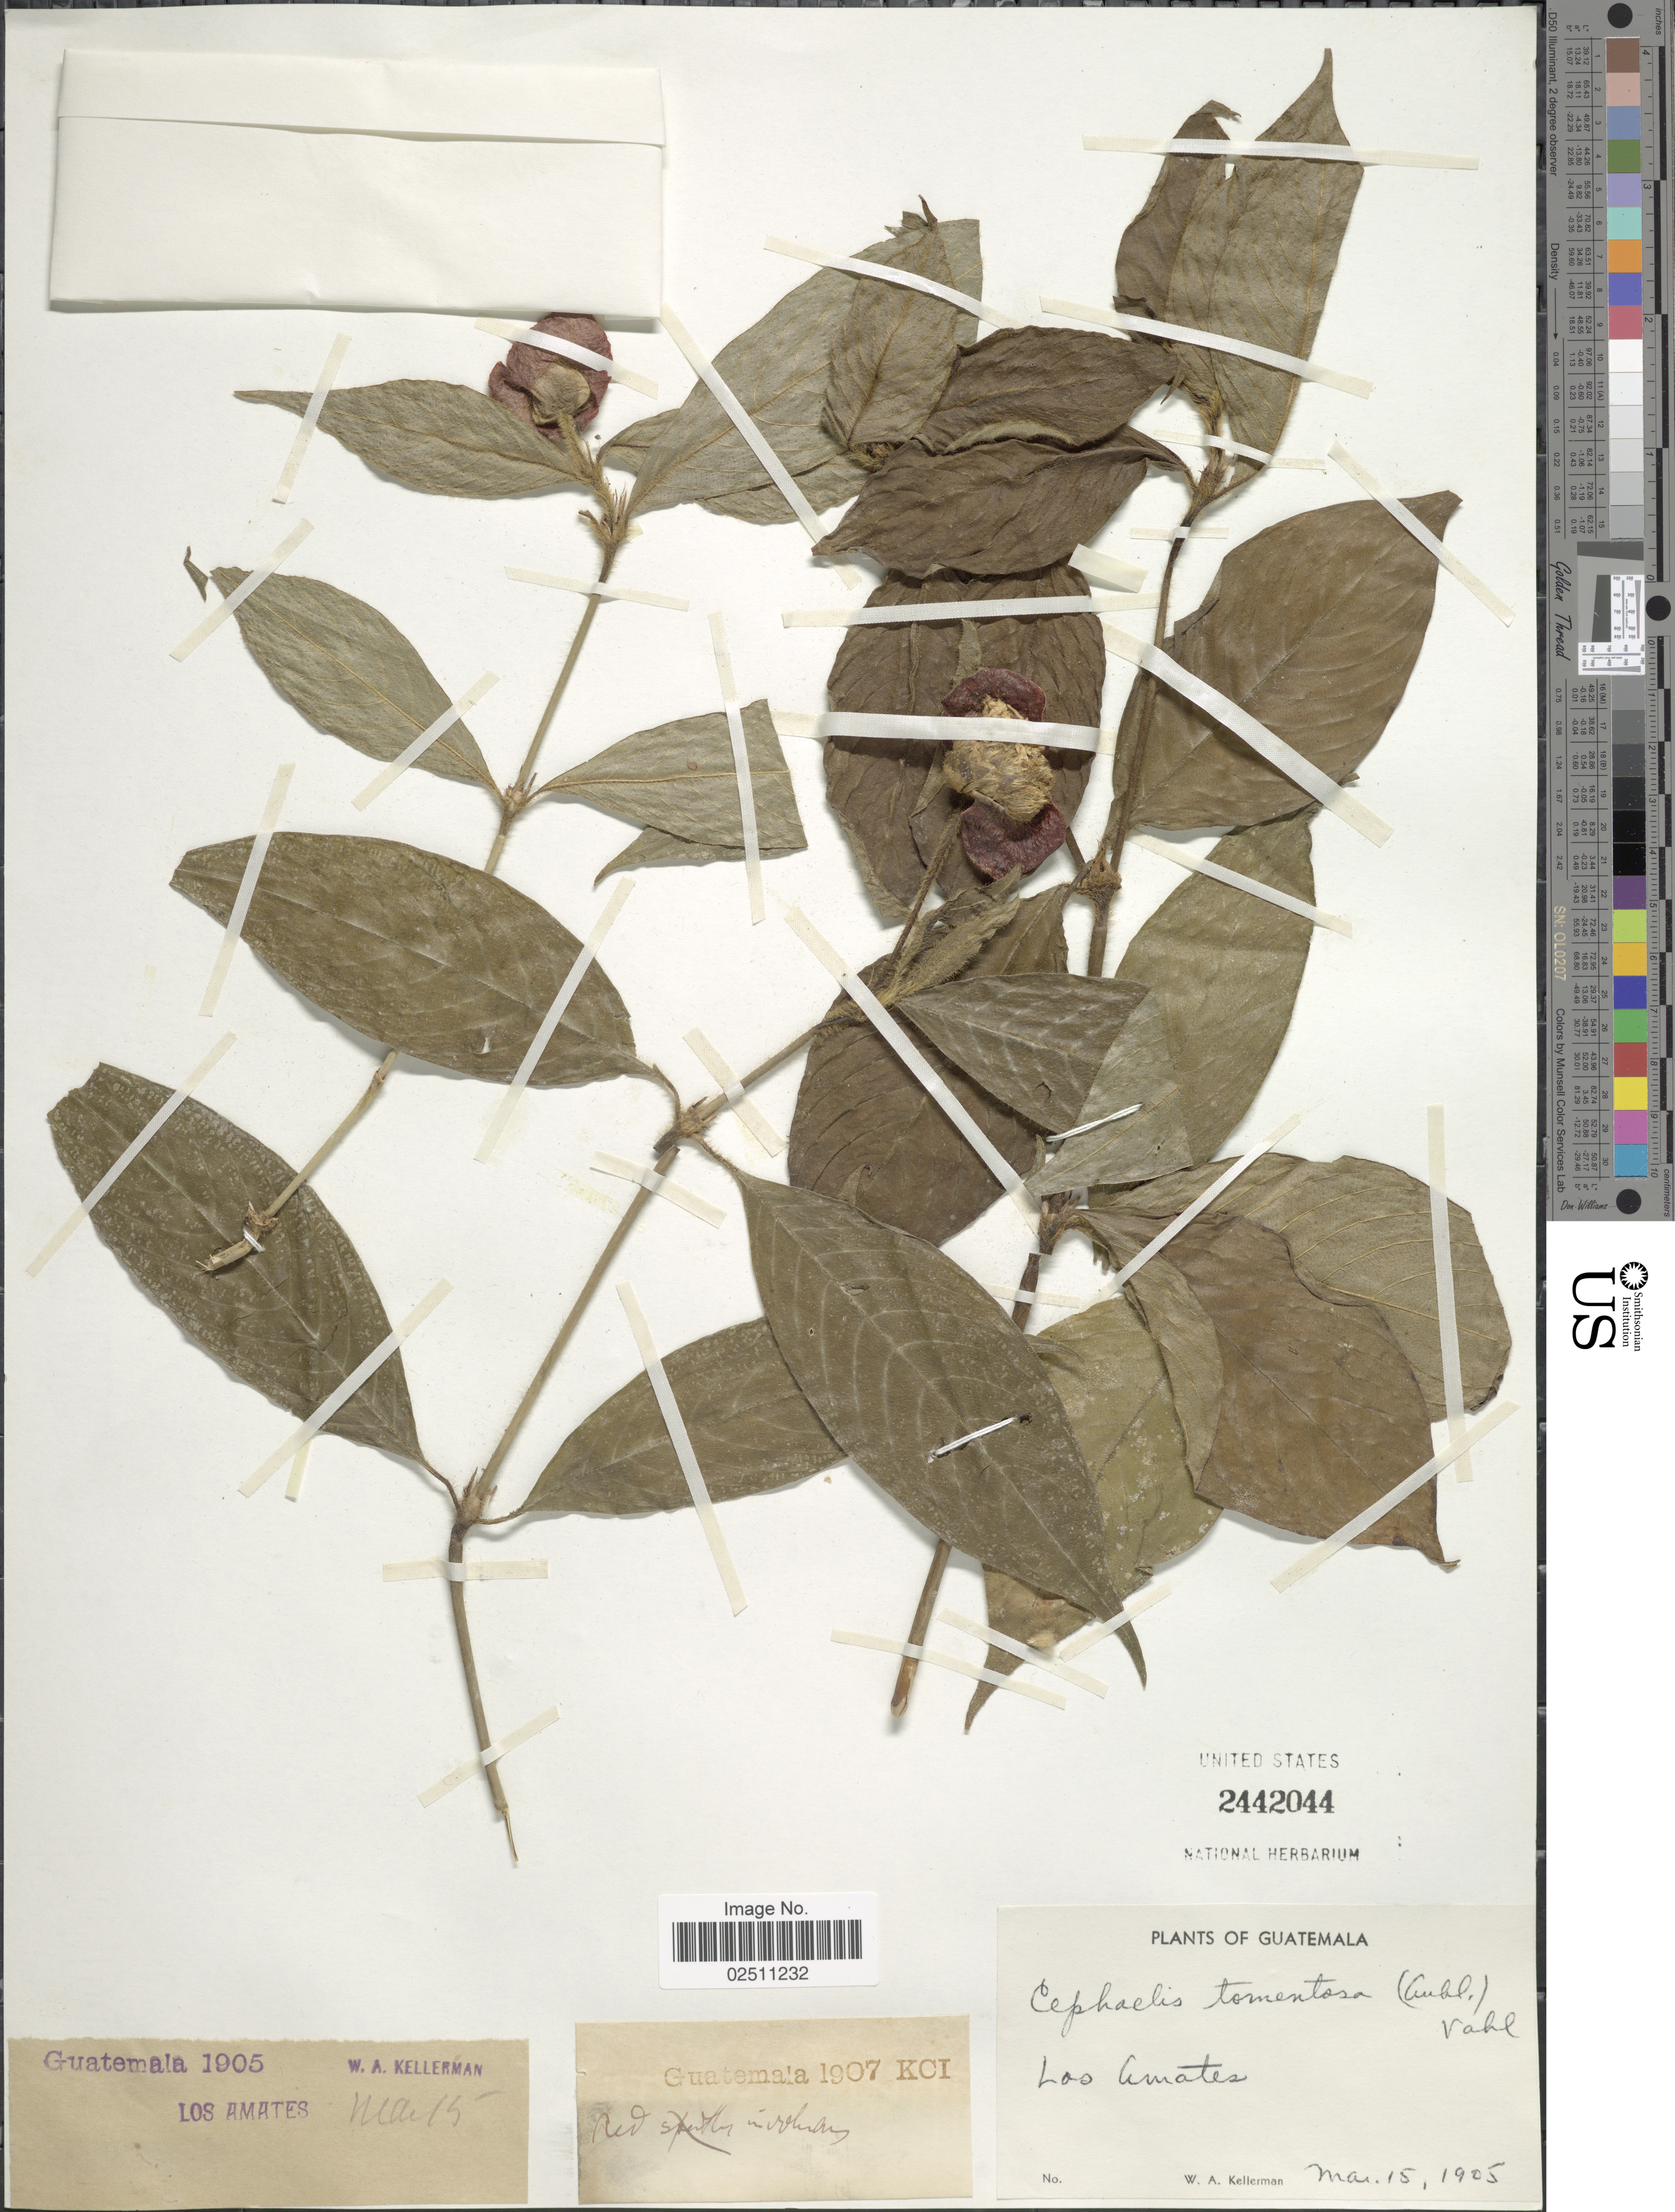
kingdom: Plantae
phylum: Tracheophyta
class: Magnoliopsida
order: Gentianales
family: Rubiaceae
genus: Psychotria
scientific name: Psychotria poeppigiana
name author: Müll. Arg.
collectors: W. Kellerman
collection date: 1905-03-15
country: Guatemala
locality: Los Amates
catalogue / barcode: US 2442044